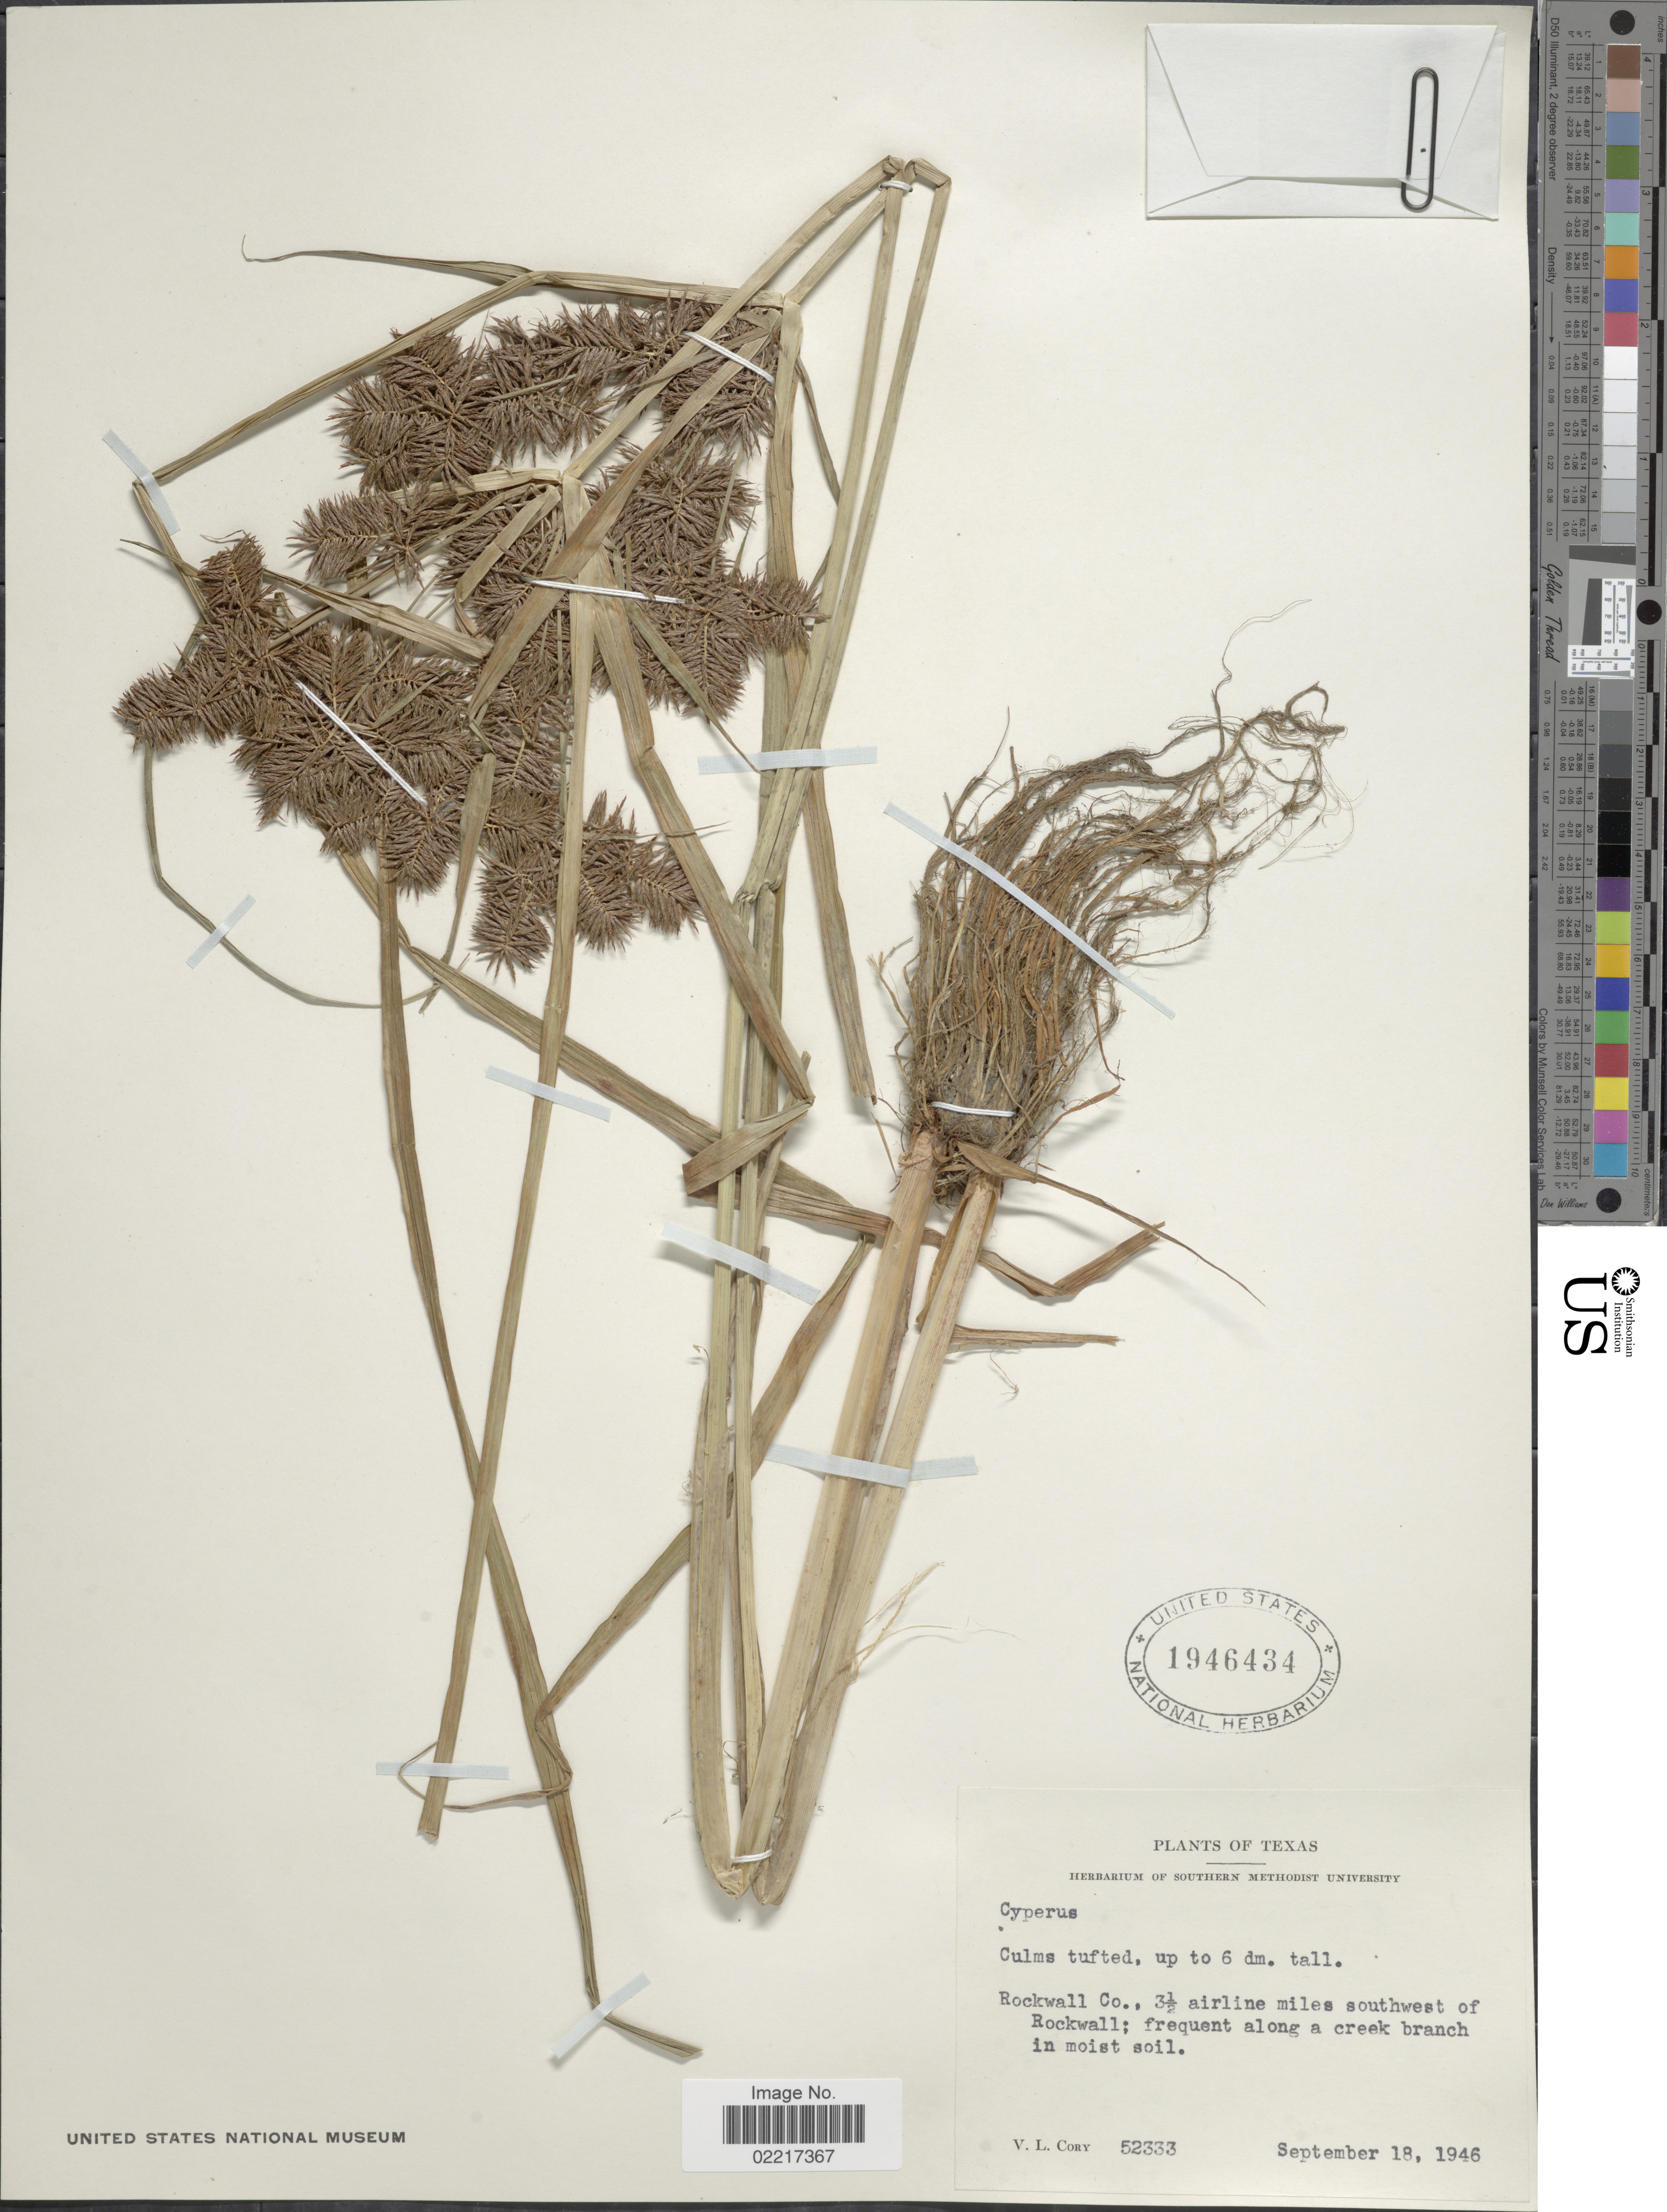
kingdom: Plantae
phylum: Tracheophyta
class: Liliopsida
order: Poales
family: Cyperaceae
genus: Cyperus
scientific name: Cyperus odoratus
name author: L.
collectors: V. Cory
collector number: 52333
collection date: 1946-09-18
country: United States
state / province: Texas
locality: Rockwall Co.: 3 ½ airline miles southwest of Rockwall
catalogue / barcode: US 1946434